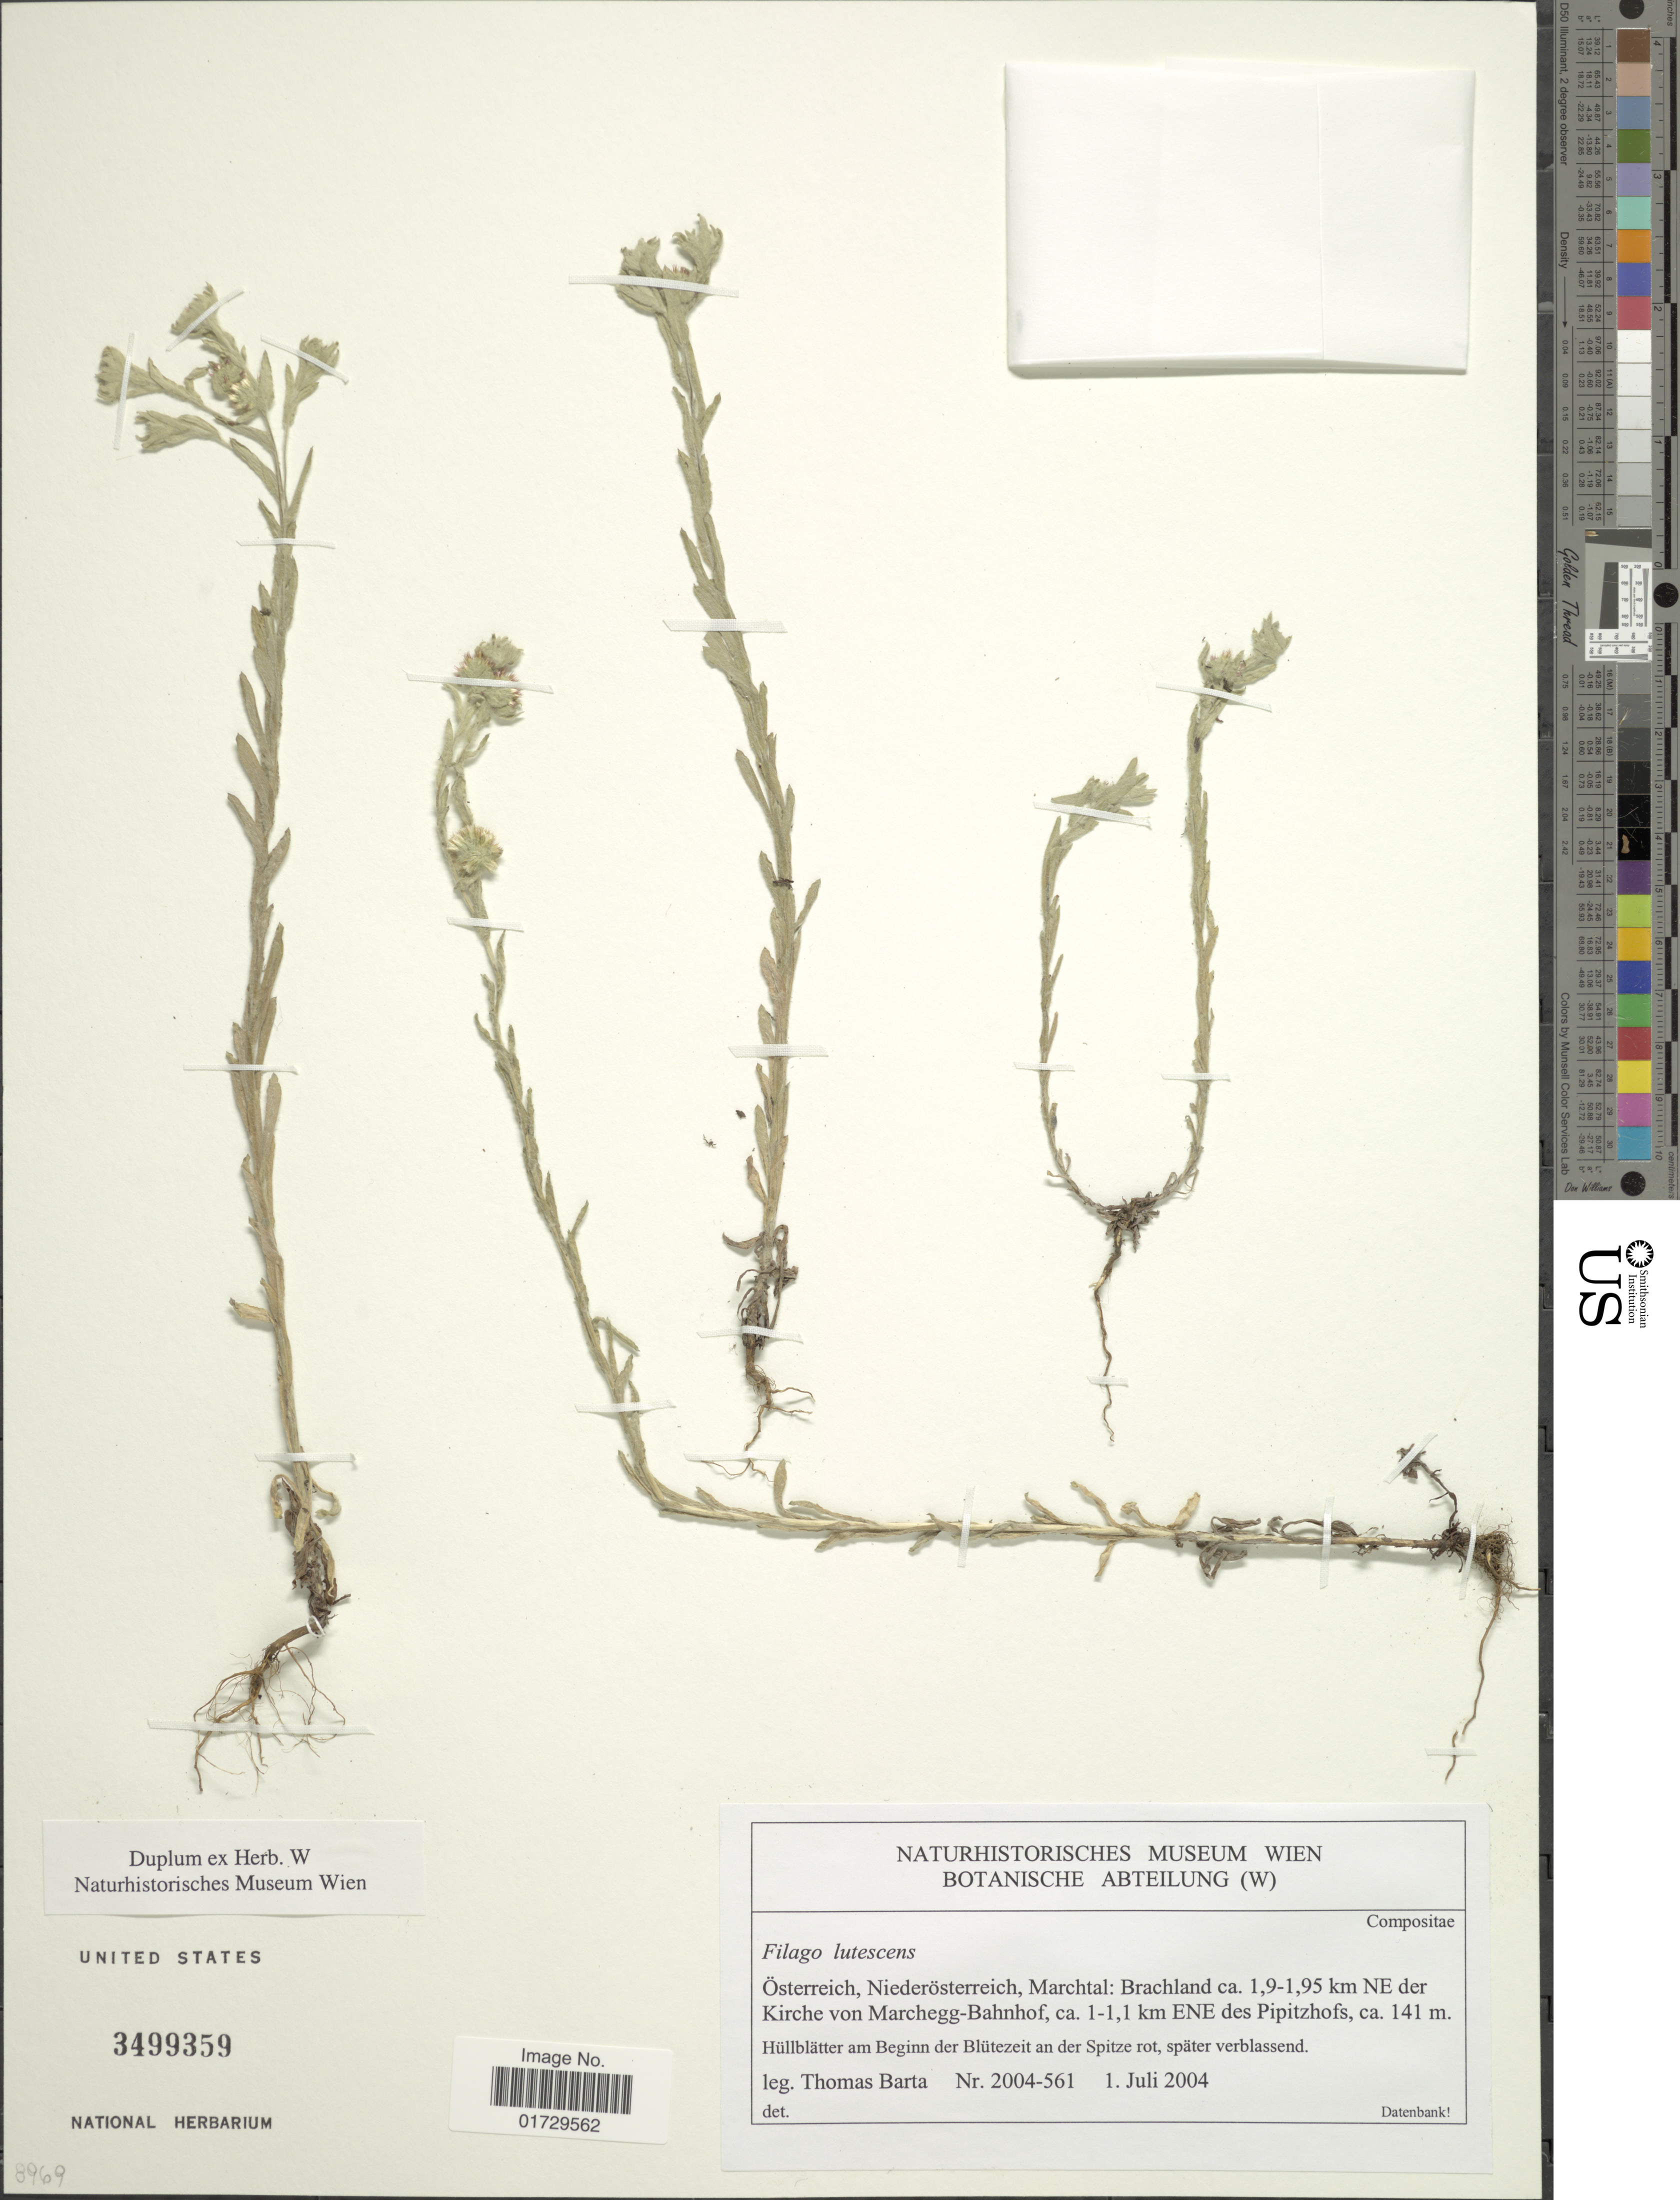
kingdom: Plantae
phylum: Tracheophyta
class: Magnoliopsida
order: Asterales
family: Asteraceae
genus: Filago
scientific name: Filago lutescens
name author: Jord.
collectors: T. Barta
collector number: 2004-561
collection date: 2004-07-01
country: Austria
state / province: Niederosterreich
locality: Osterreich, Marchtal: Brachland ca. 1.9-1.95 km NE der Kirche von Marchegg-Bahnhof, ca. 1-1.1 km ENE des Pipitzhofs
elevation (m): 141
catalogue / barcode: US 3499359